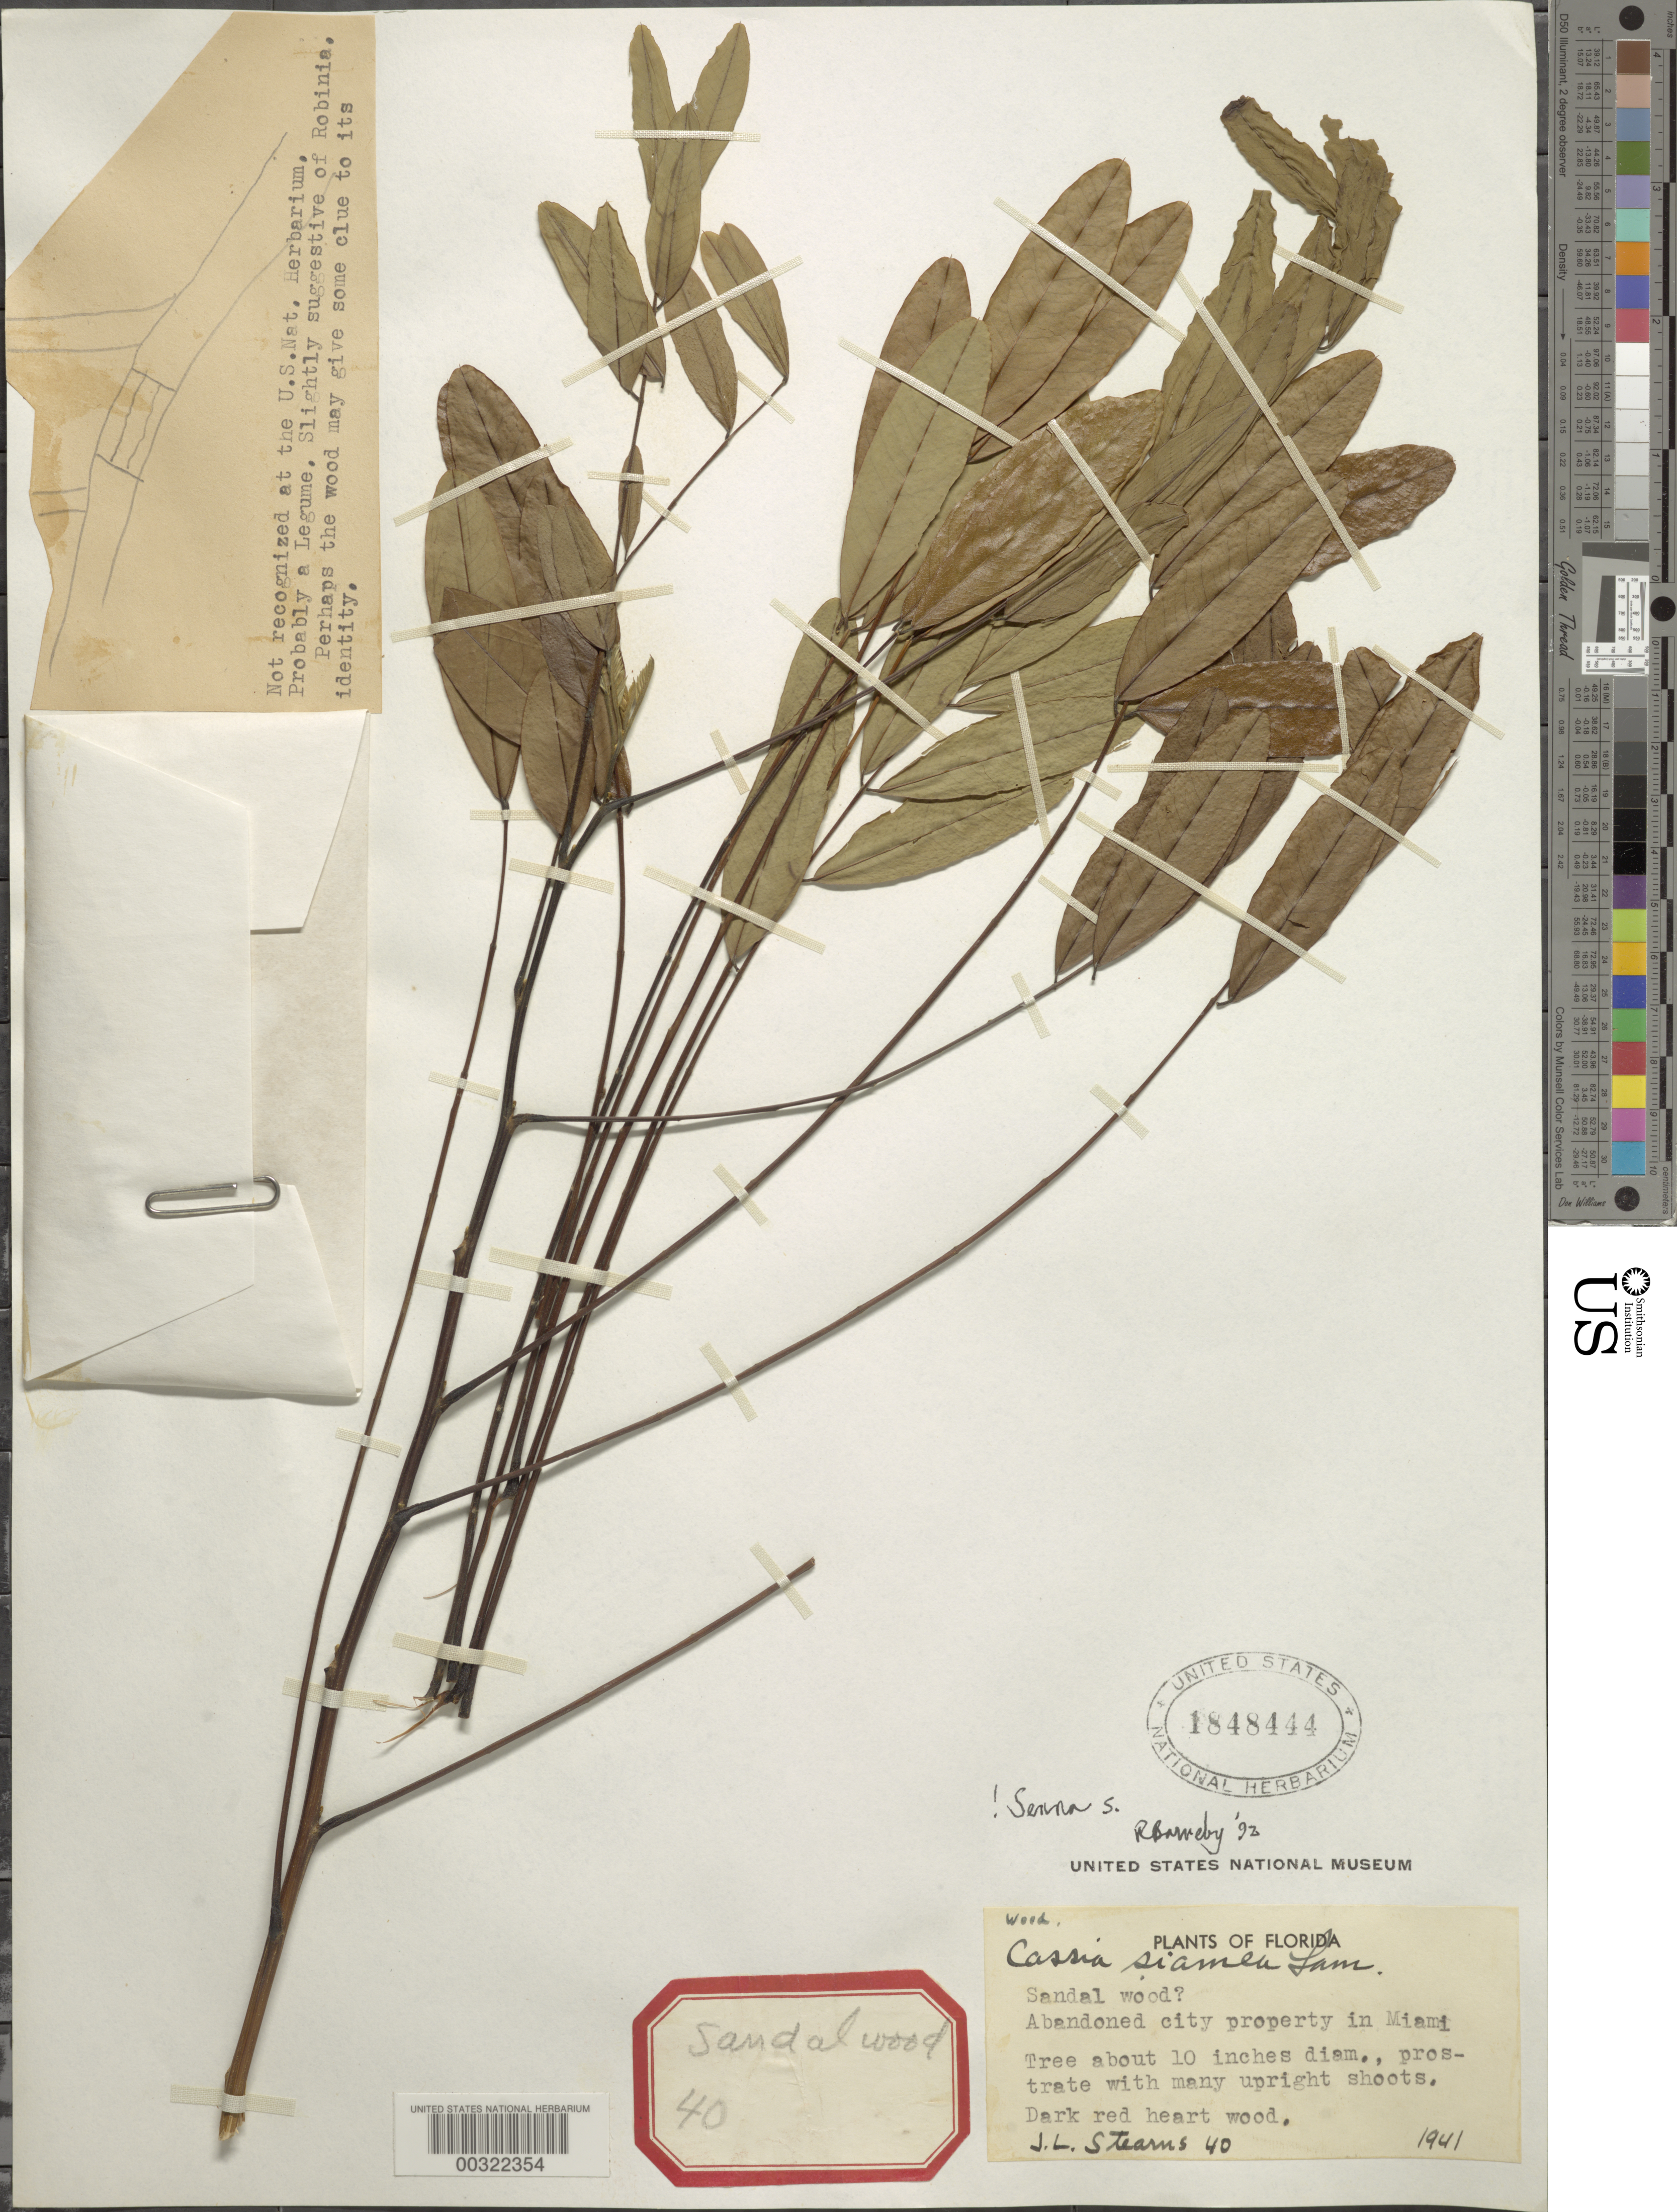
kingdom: Plantae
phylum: Tracheophyta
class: Magnoliopsida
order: Fabales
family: Fabaceae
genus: Senna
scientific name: Senna siamea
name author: (Lam.) H.S. Irwin & Barneby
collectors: J. Stearns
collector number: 40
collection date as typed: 1941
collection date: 1941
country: United States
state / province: Florida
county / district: Dade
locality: Abandoned city property in miami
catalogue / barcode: US 1848444